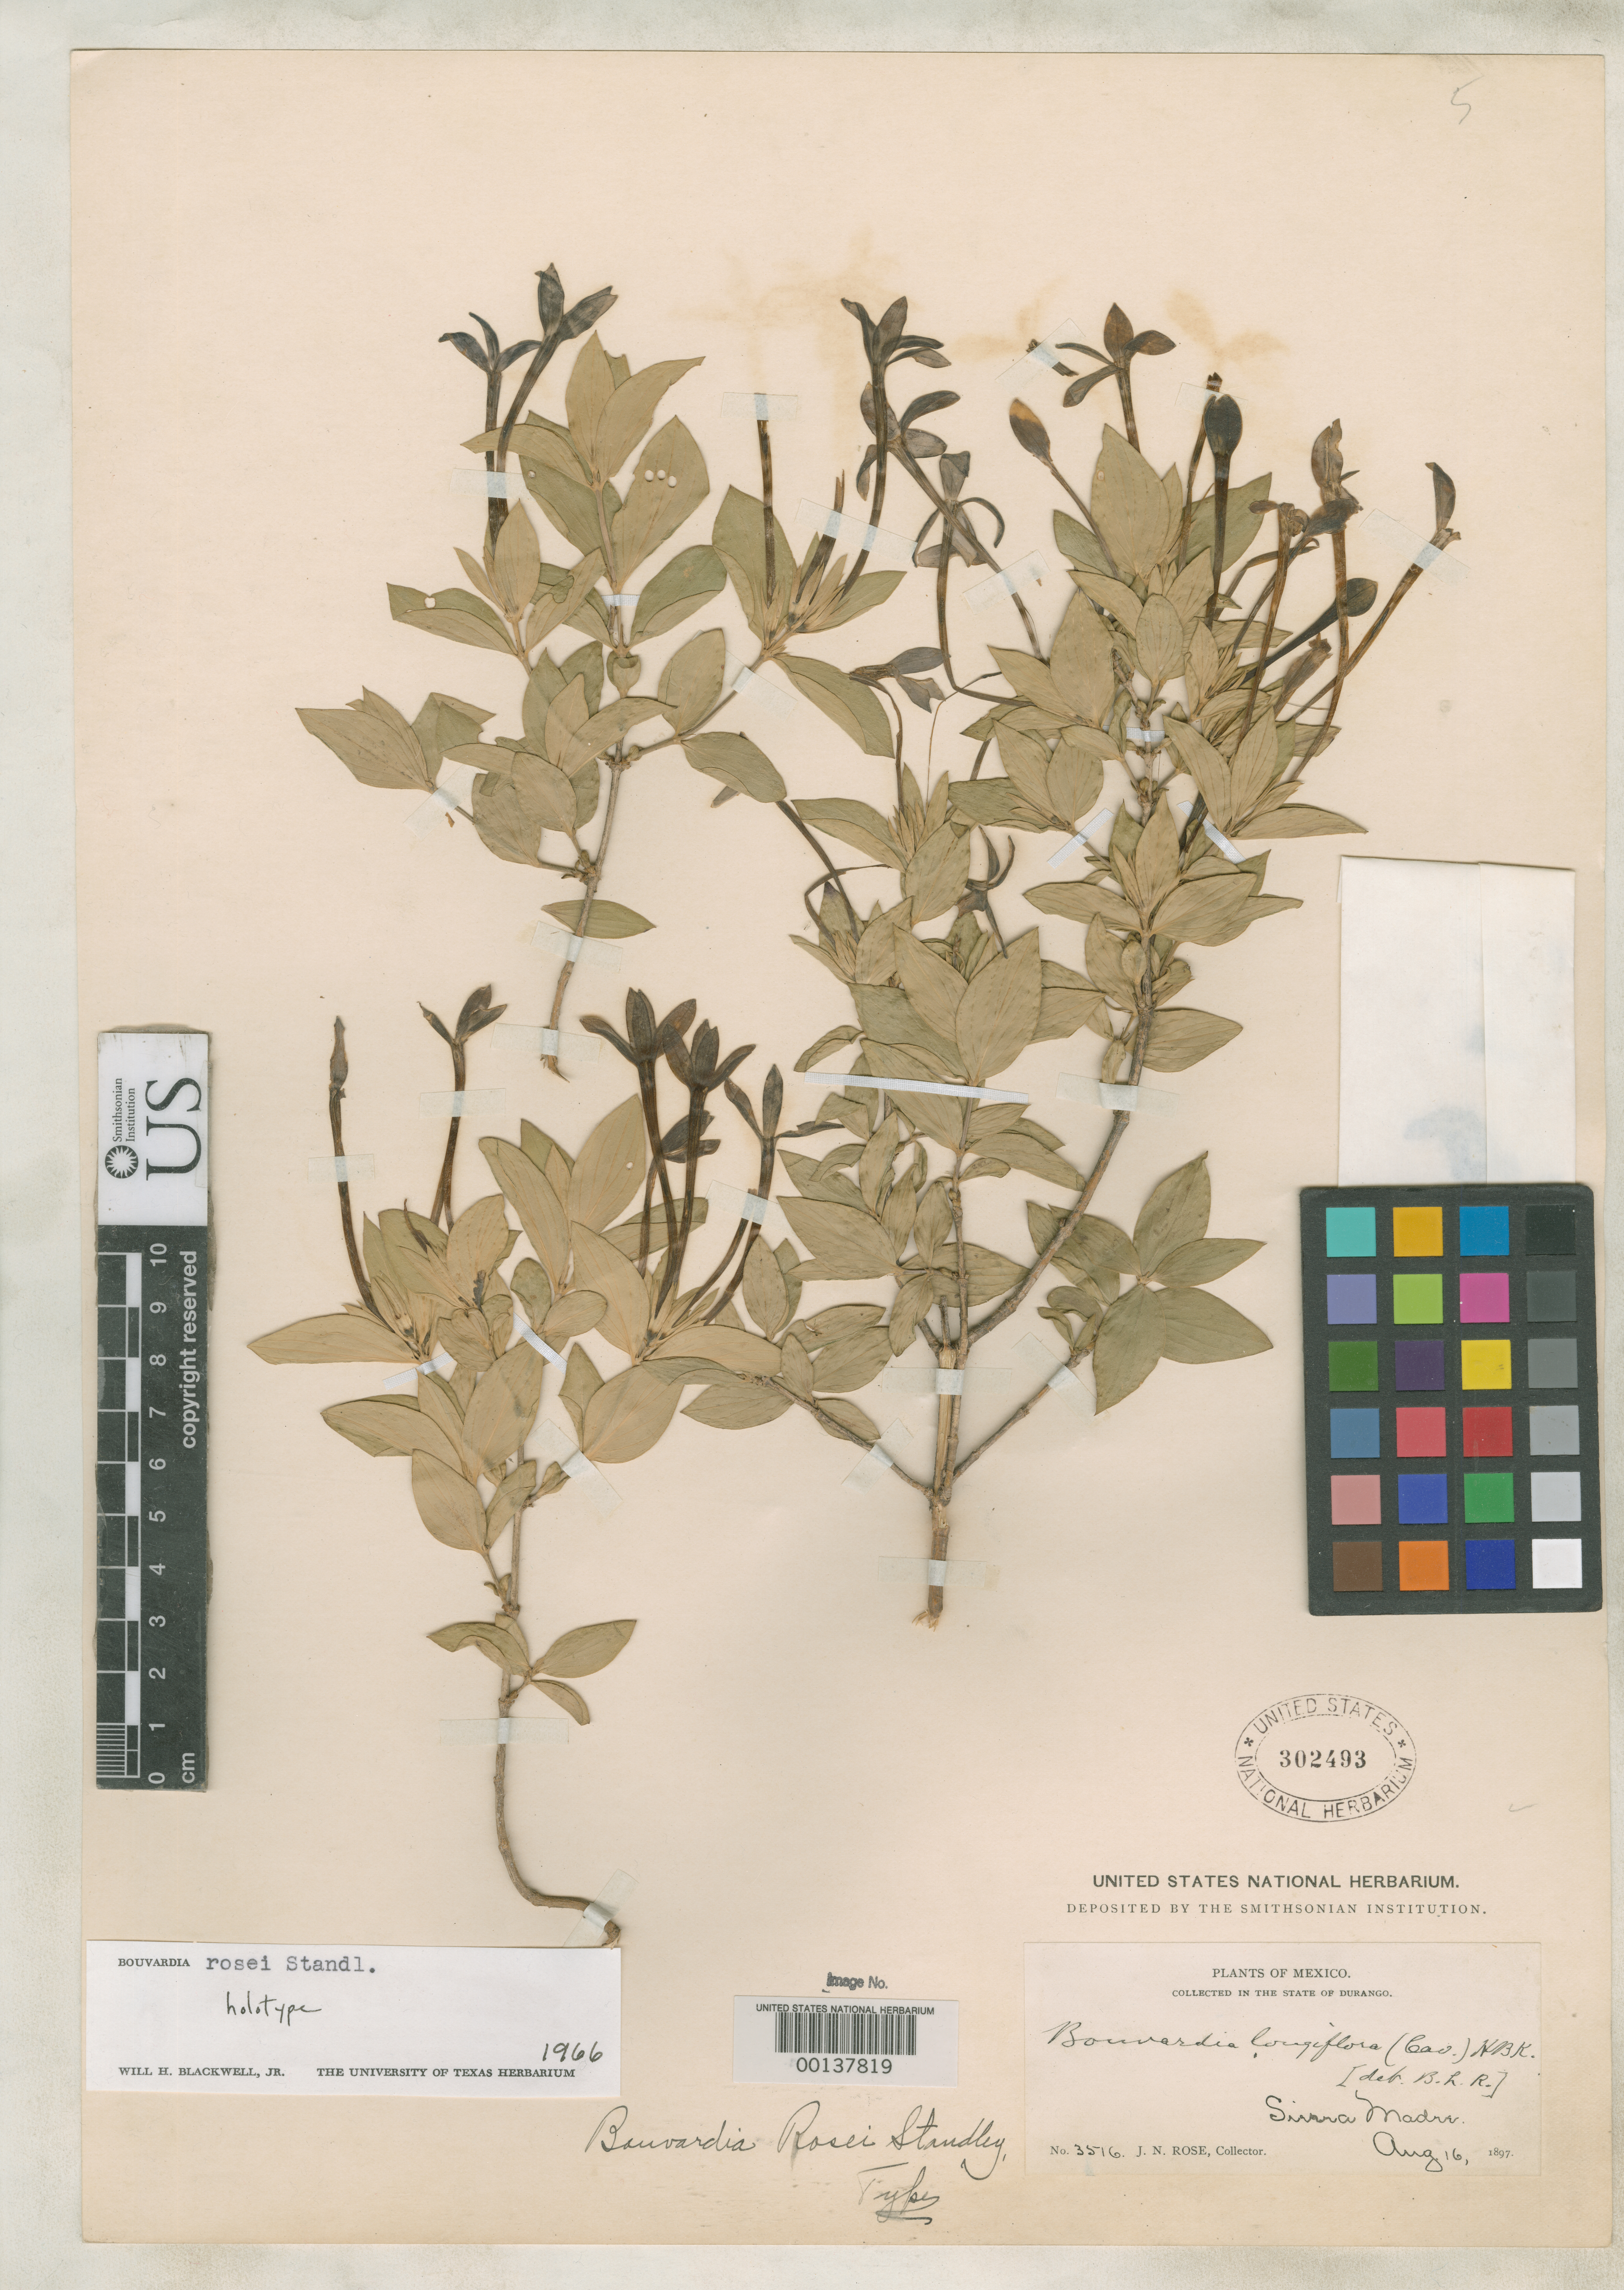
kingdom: Plantae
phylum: Tracheophyta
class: Magnoliopsida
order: Gentianales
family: Rubiaceae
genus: Bouvardia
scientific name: Bouvardia rosei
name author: Standl.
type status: Holotype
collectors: J. N. Rose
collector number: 3516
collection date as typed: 16 Aug 1897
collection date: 1897-08-16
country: Mexico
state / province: Durango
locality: Sierra Madre.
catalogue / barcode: US 302493